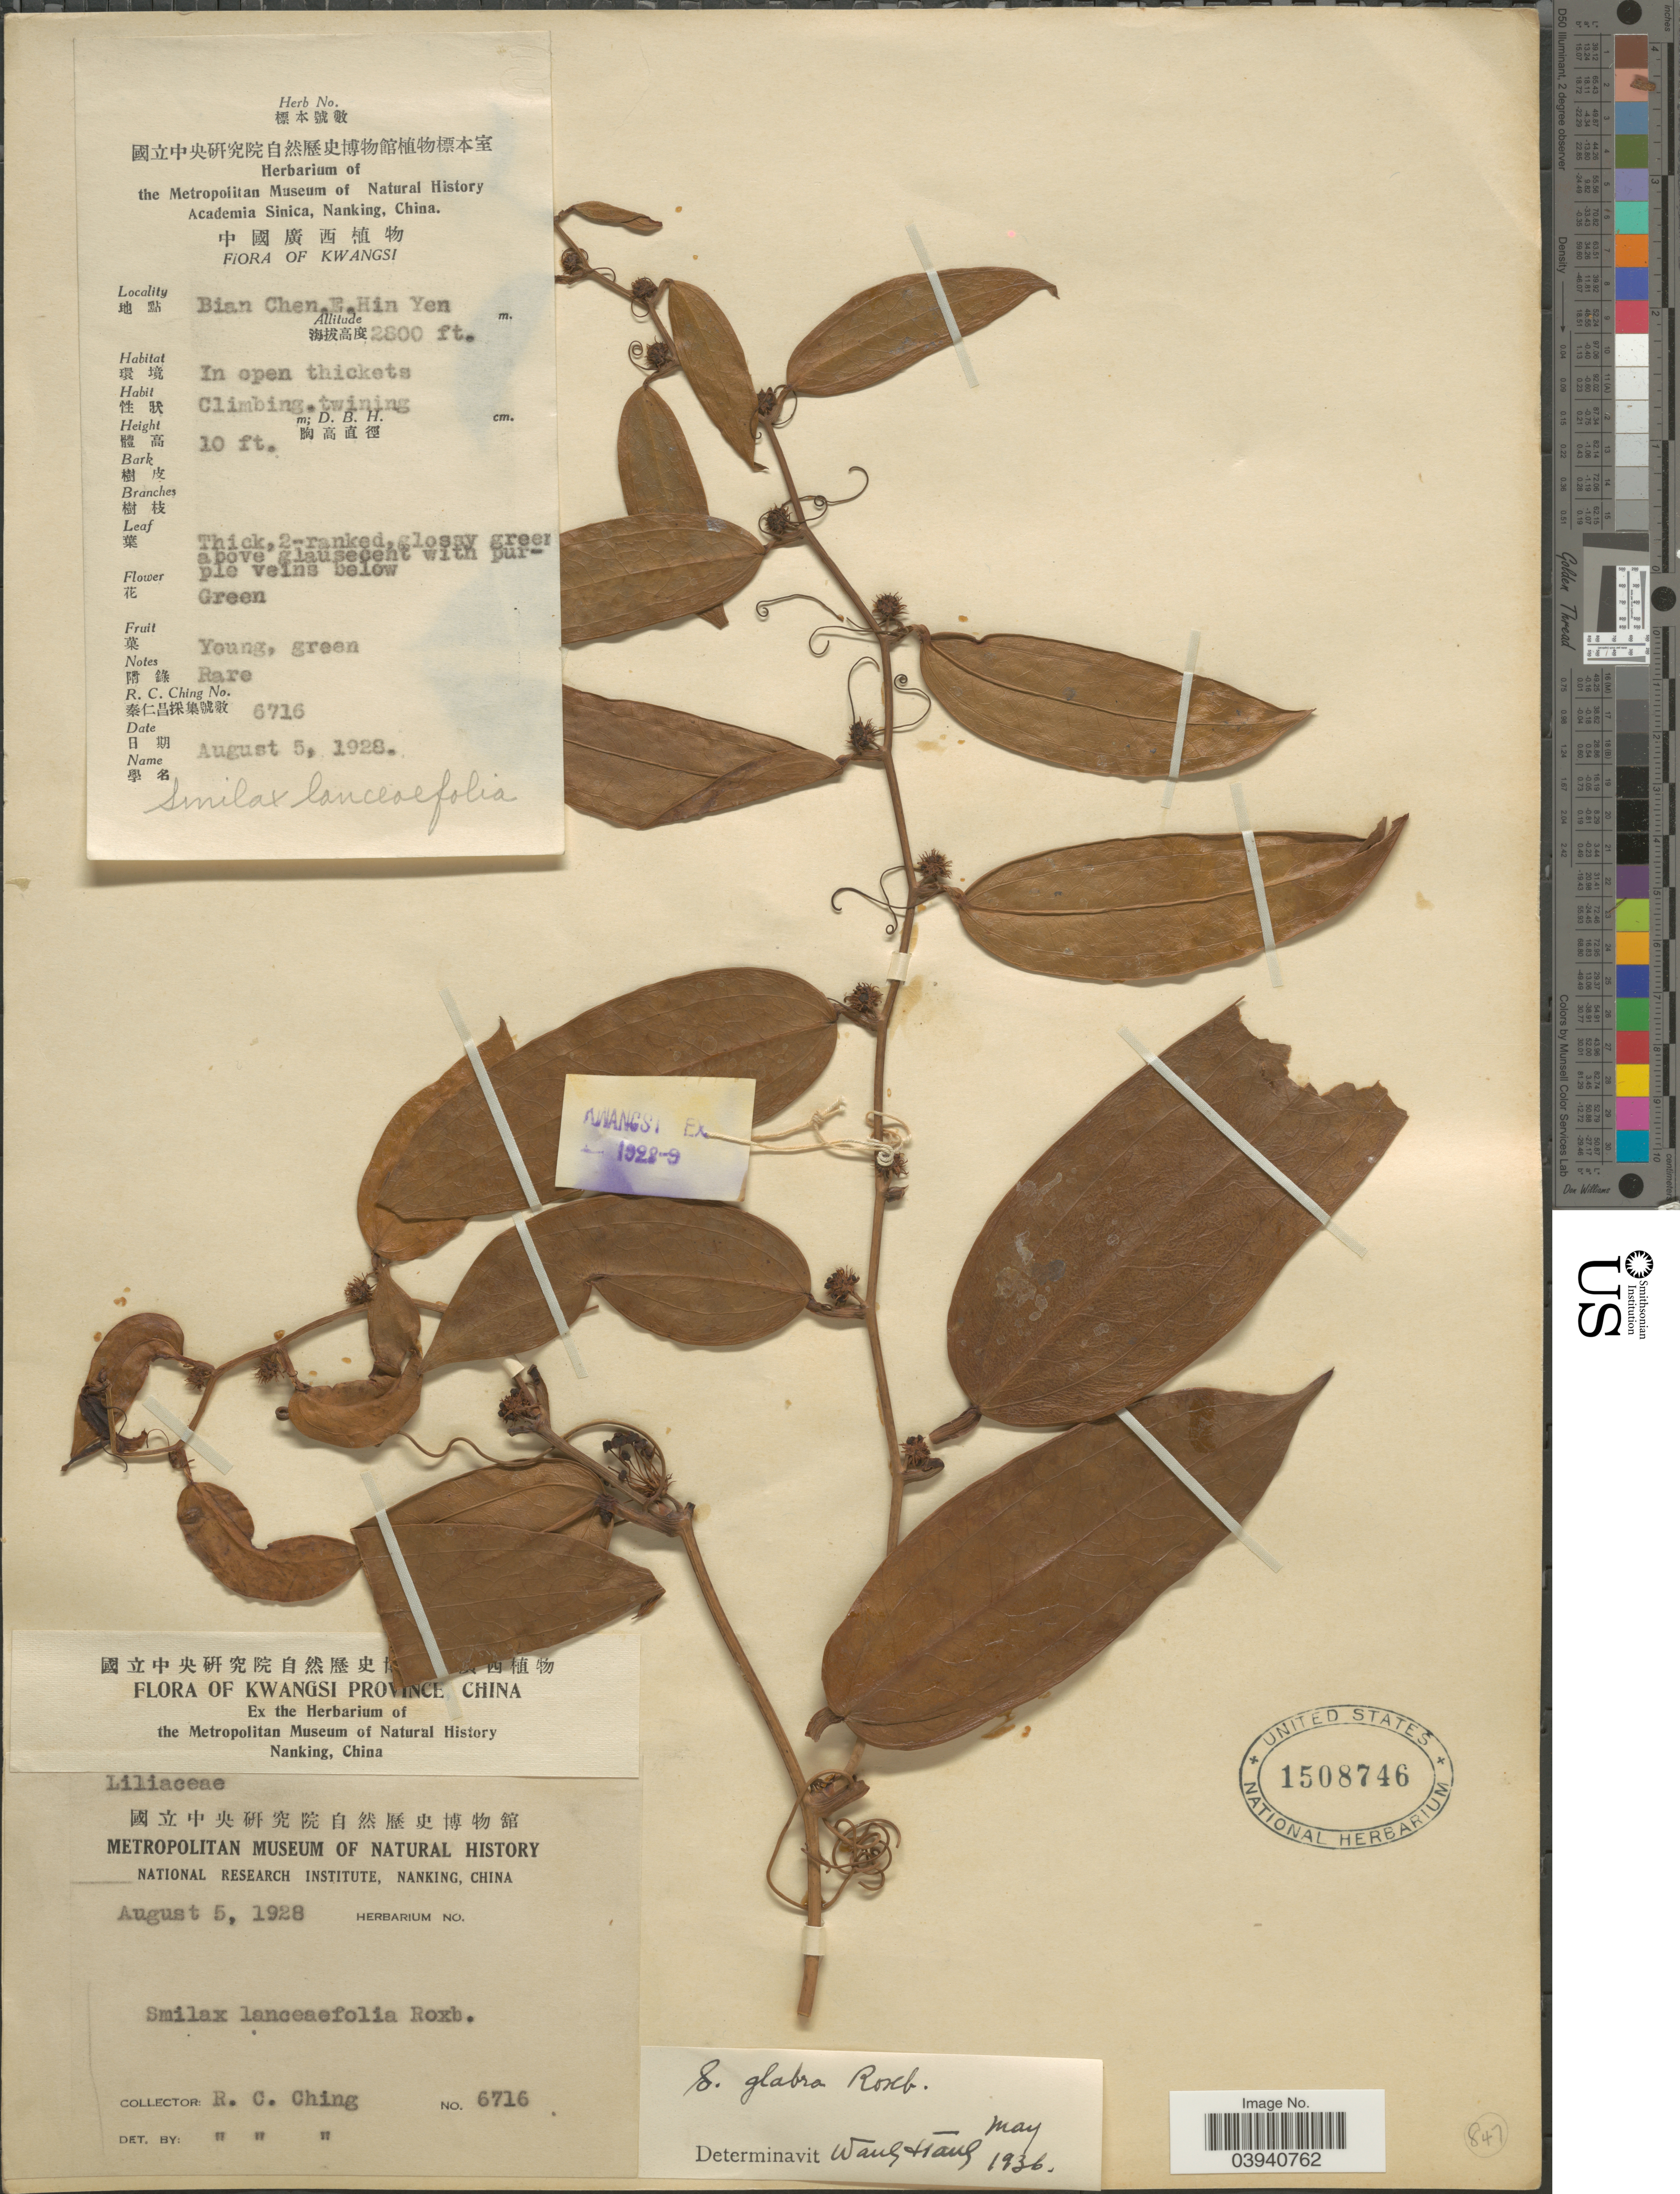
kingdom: Plantae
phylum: Tracheophyta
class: Liliopsida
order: Liliales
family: Smilacaceae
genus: Smilax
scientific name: Smilax glabra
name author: Roxb.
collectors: R. C. Ching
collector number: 6716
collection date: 1928-08-05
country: China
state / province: Guangxi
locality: Kwangsi Province. Bian Chen. E. Hin Yen.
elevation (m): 853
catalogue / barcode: US 1508746